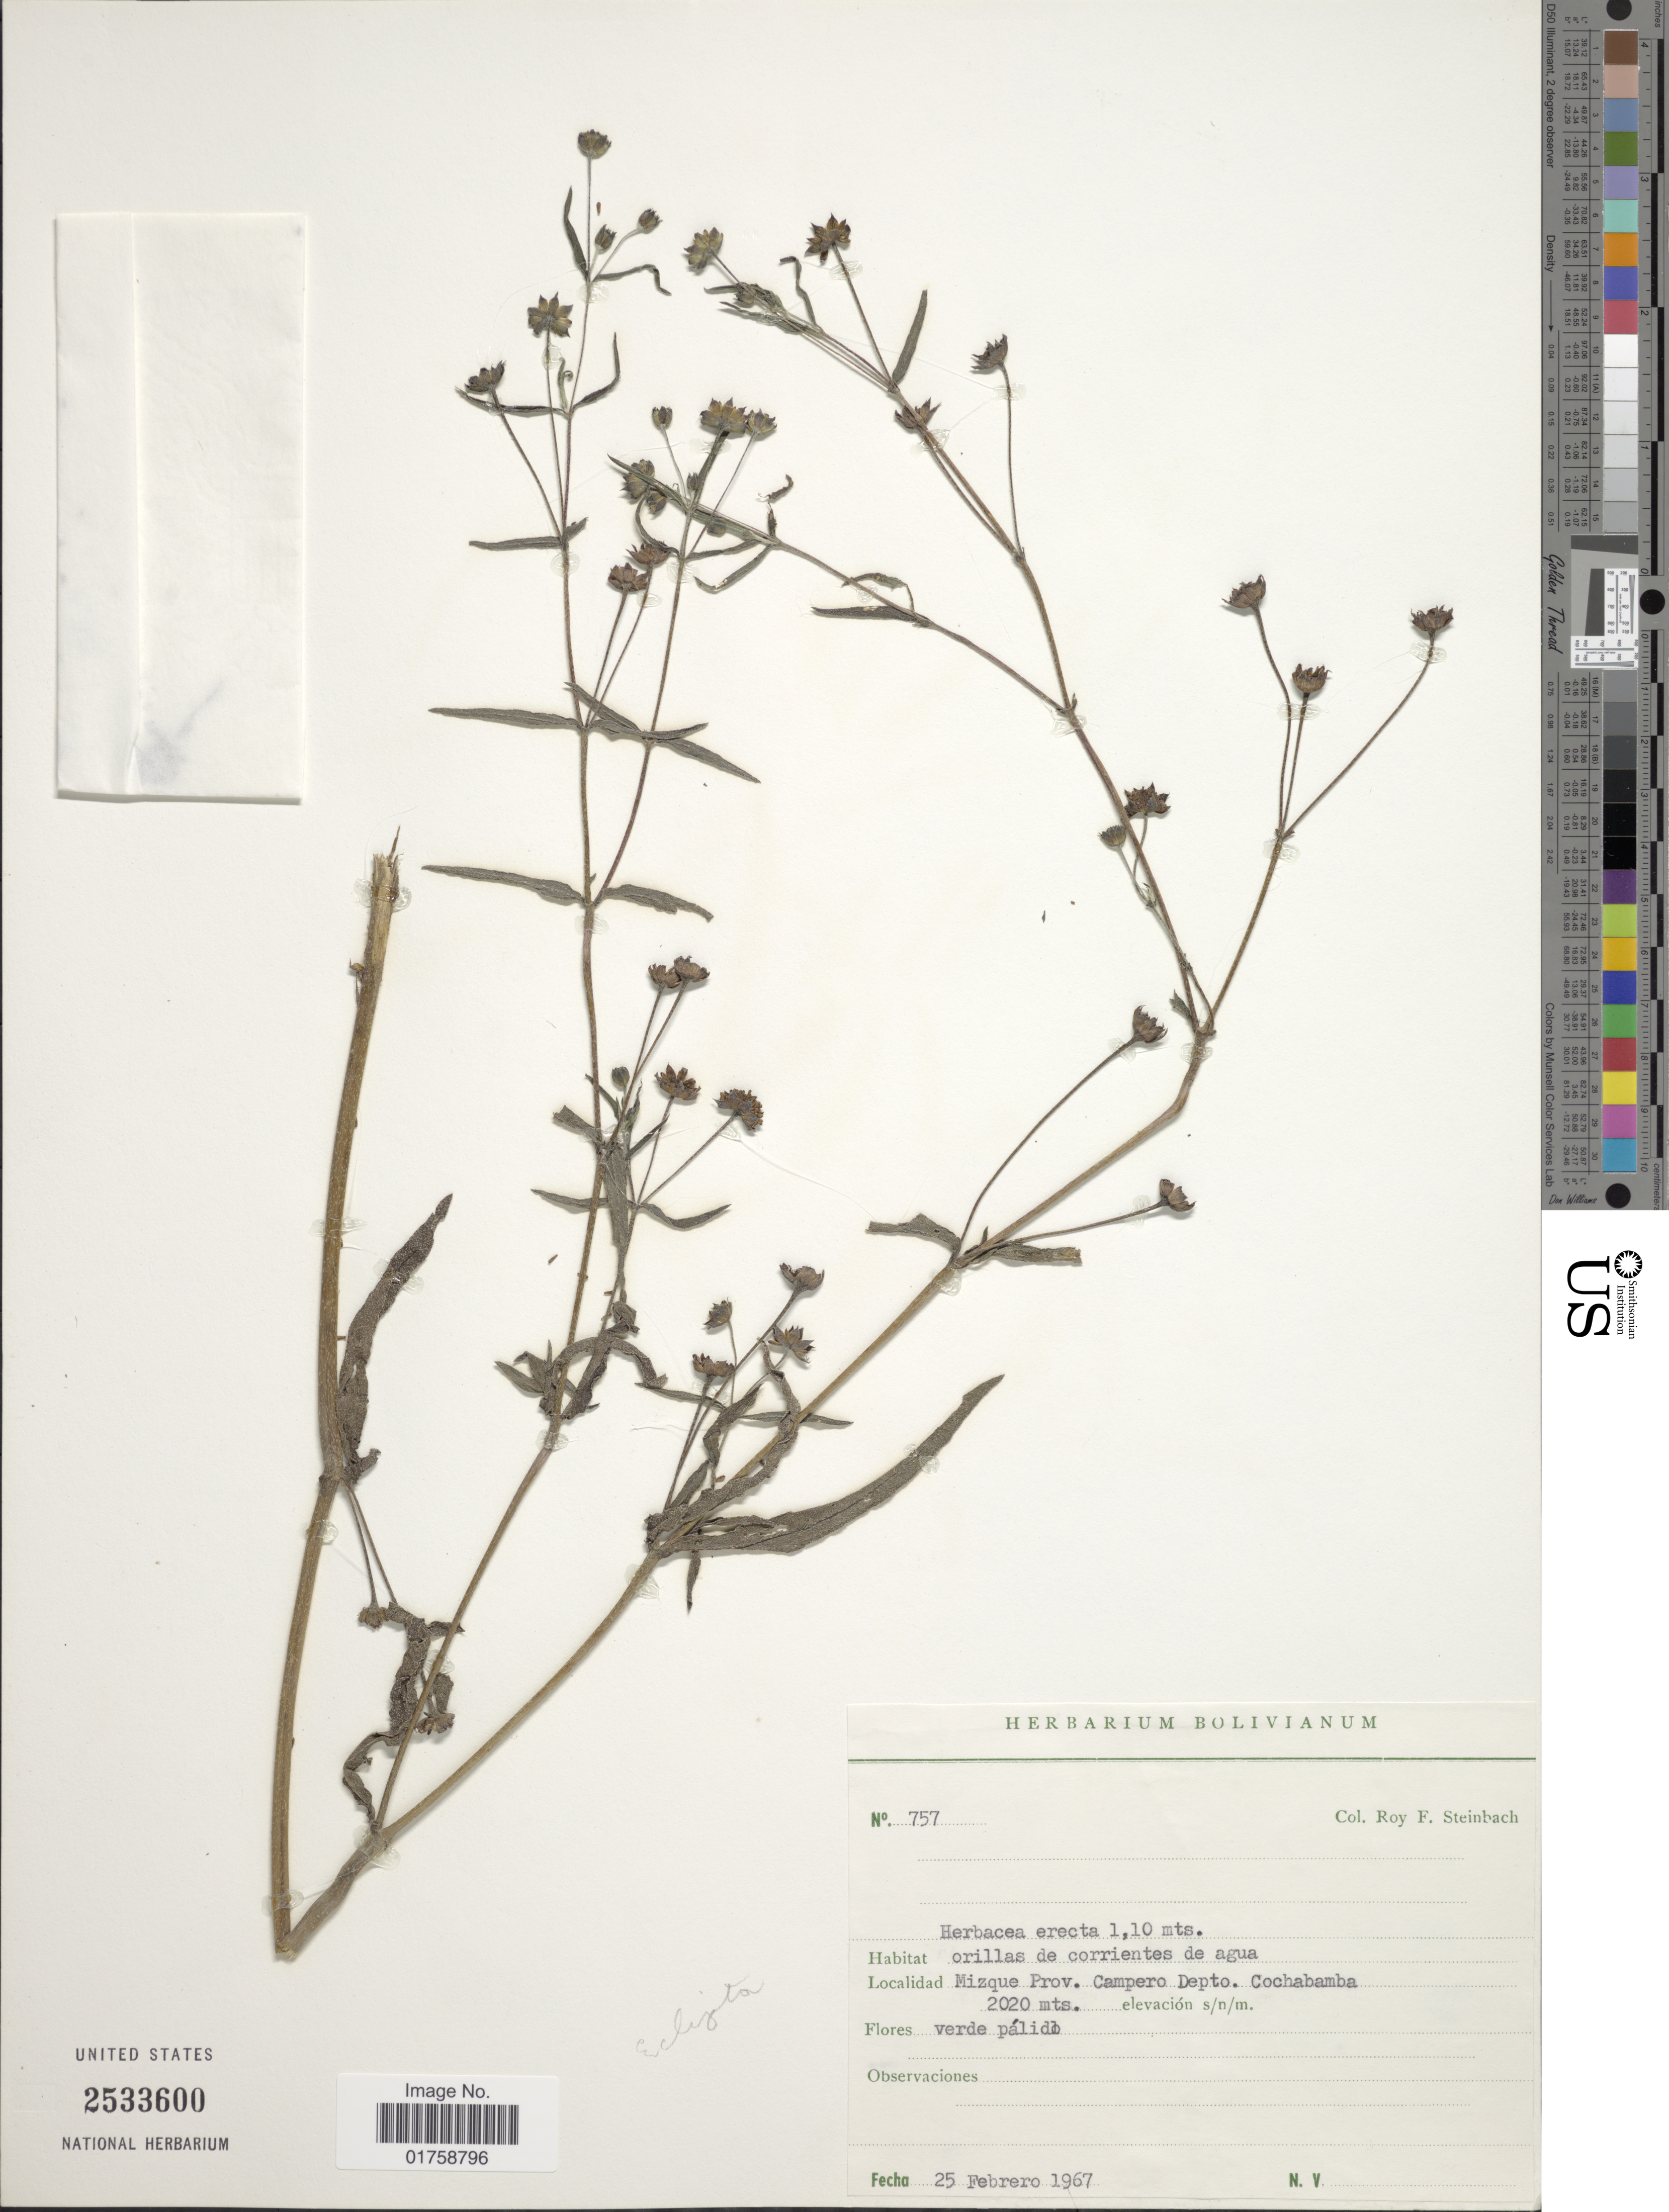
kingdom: Plantae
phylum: Tracheophyta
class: Magnoliopsida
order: Asterales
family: Asteraceae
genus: Eclipta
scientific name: Eclipta alba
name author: (L.) Hassk.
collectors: R. F. Steinbach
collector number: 757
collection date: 1967-02-25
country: Bolivia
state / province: Cochabamba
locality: Mizque Prov. Campero Depto. Cochabamba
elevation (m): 2020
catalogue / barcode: US 2533600